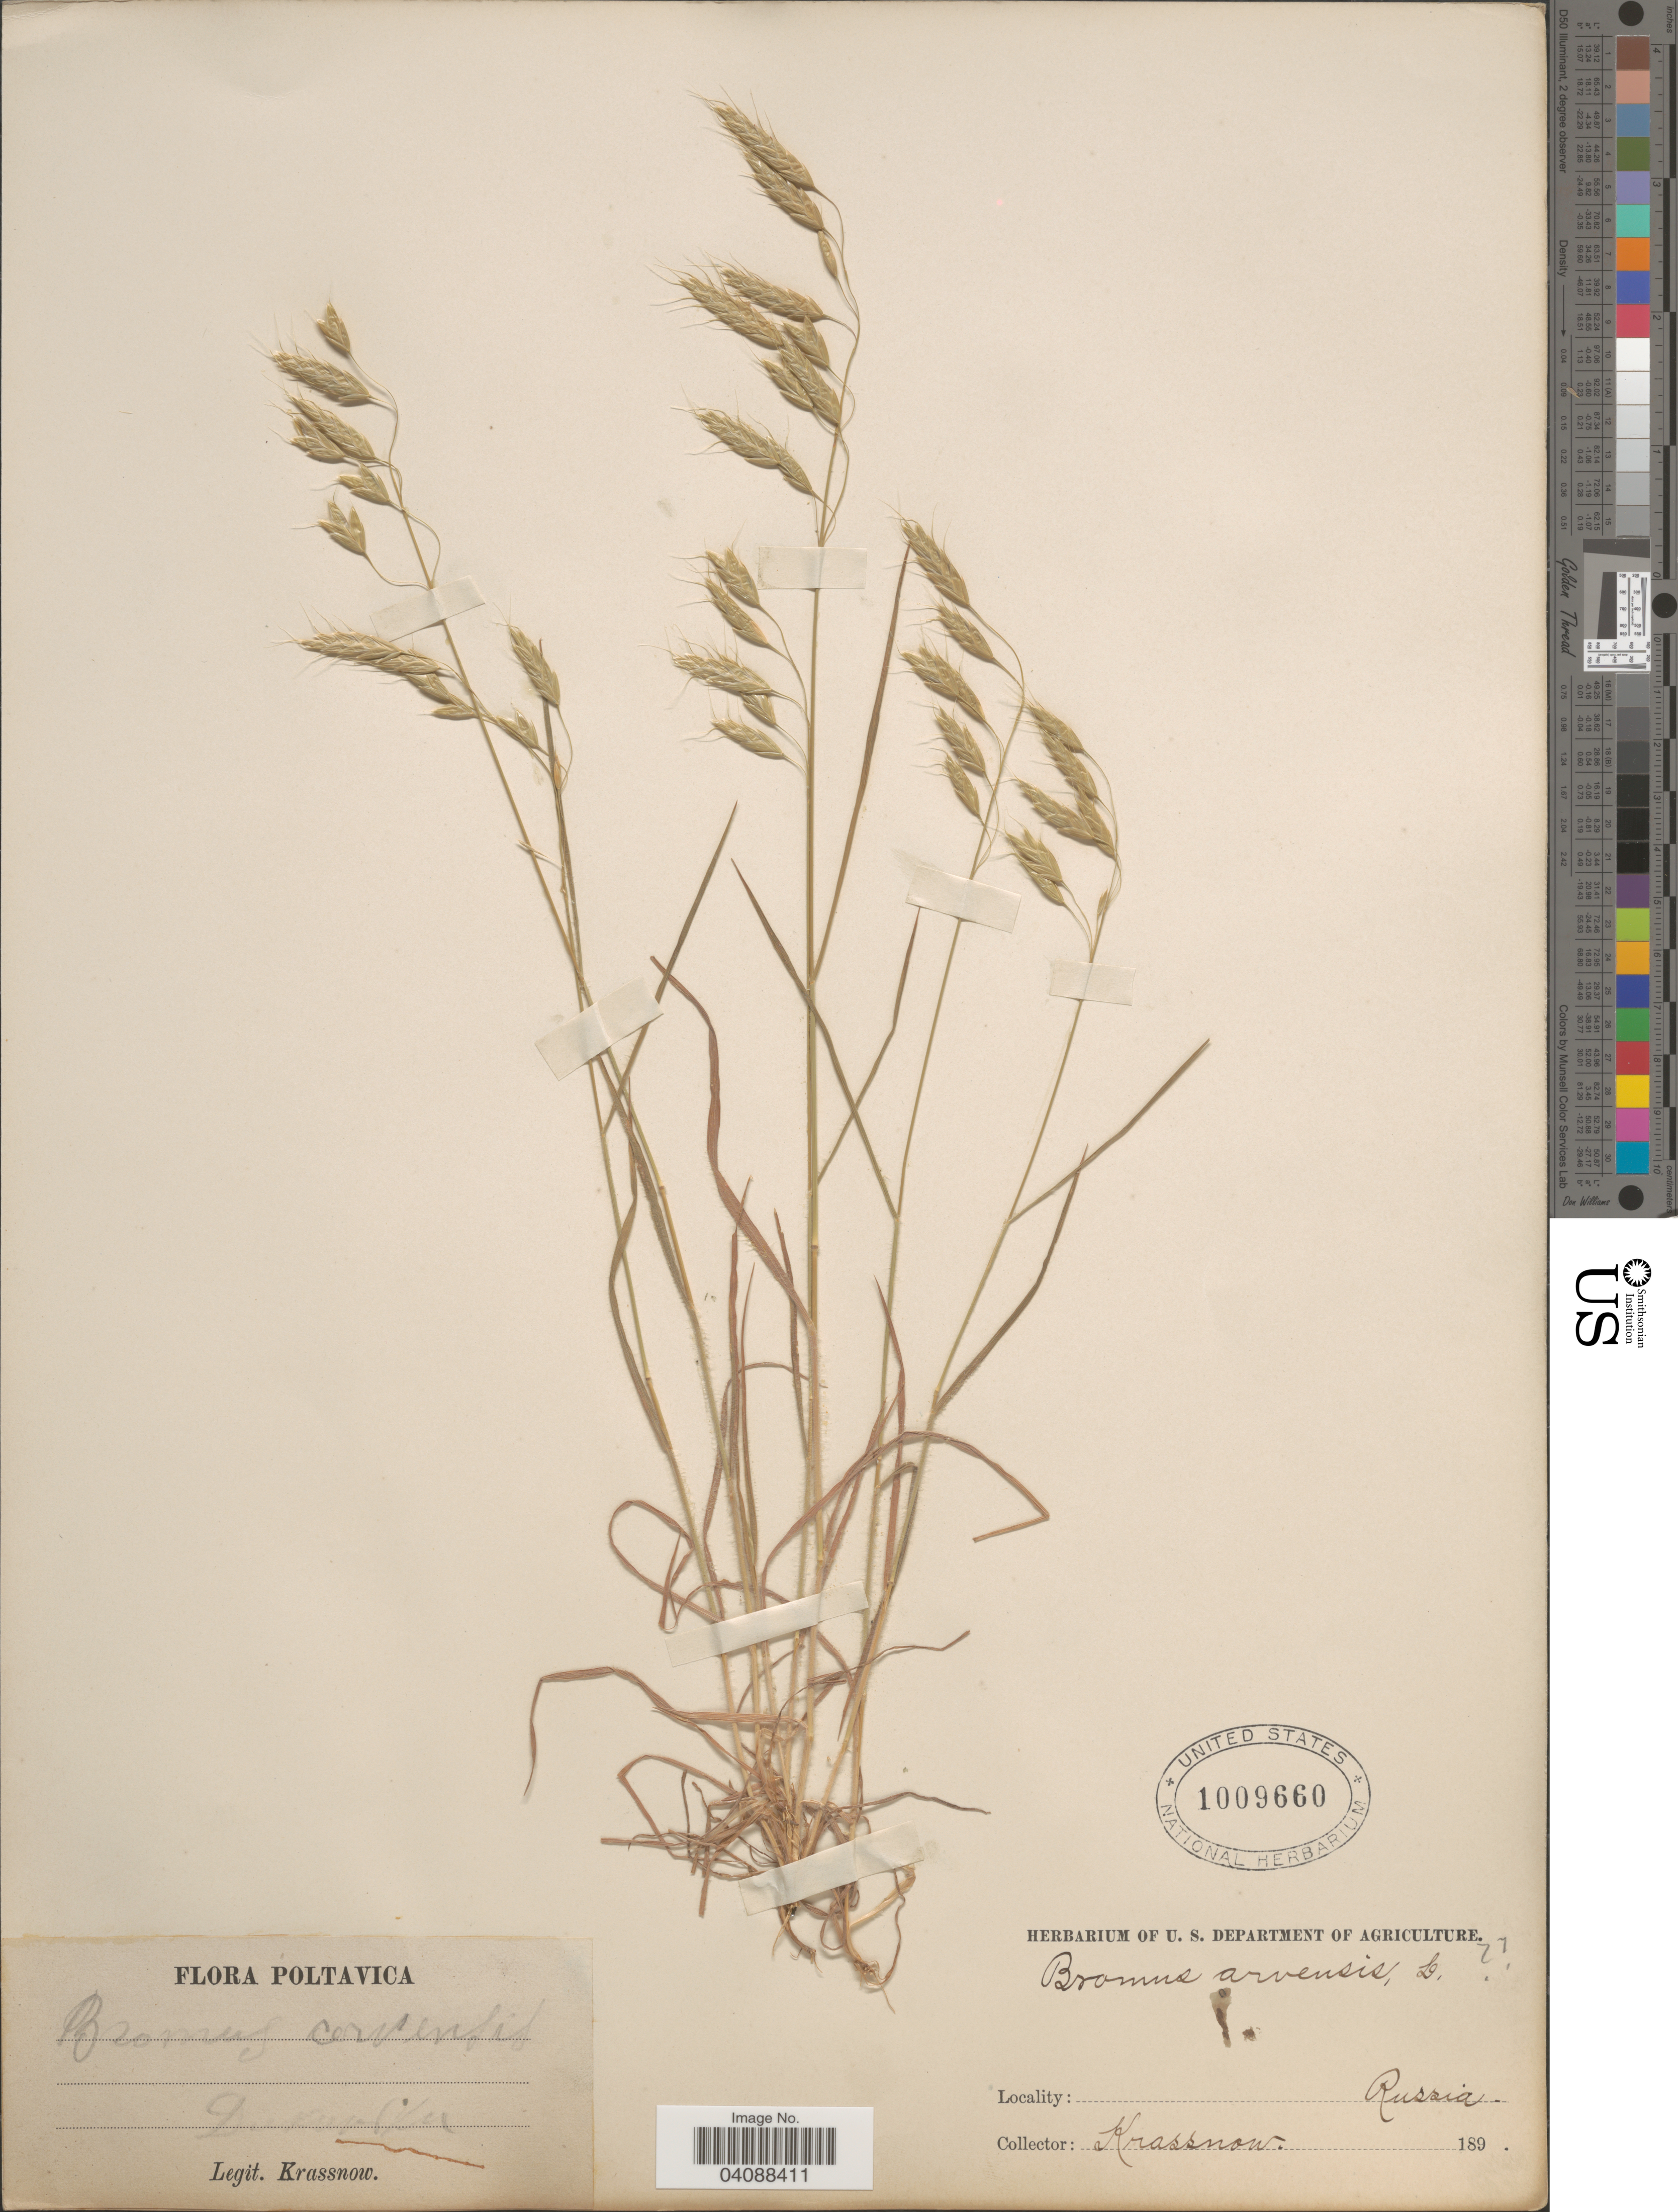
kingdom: Plantae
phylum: Tracheophyta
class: Liliopsida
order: Poales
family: Poaceae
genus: Bromus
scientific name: Bromus squarrosus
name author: L.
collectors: -. Krassnow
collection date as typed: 189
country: Ukraine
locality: Poltavica. [illegible text]. Russia.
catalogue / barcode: US 1009660